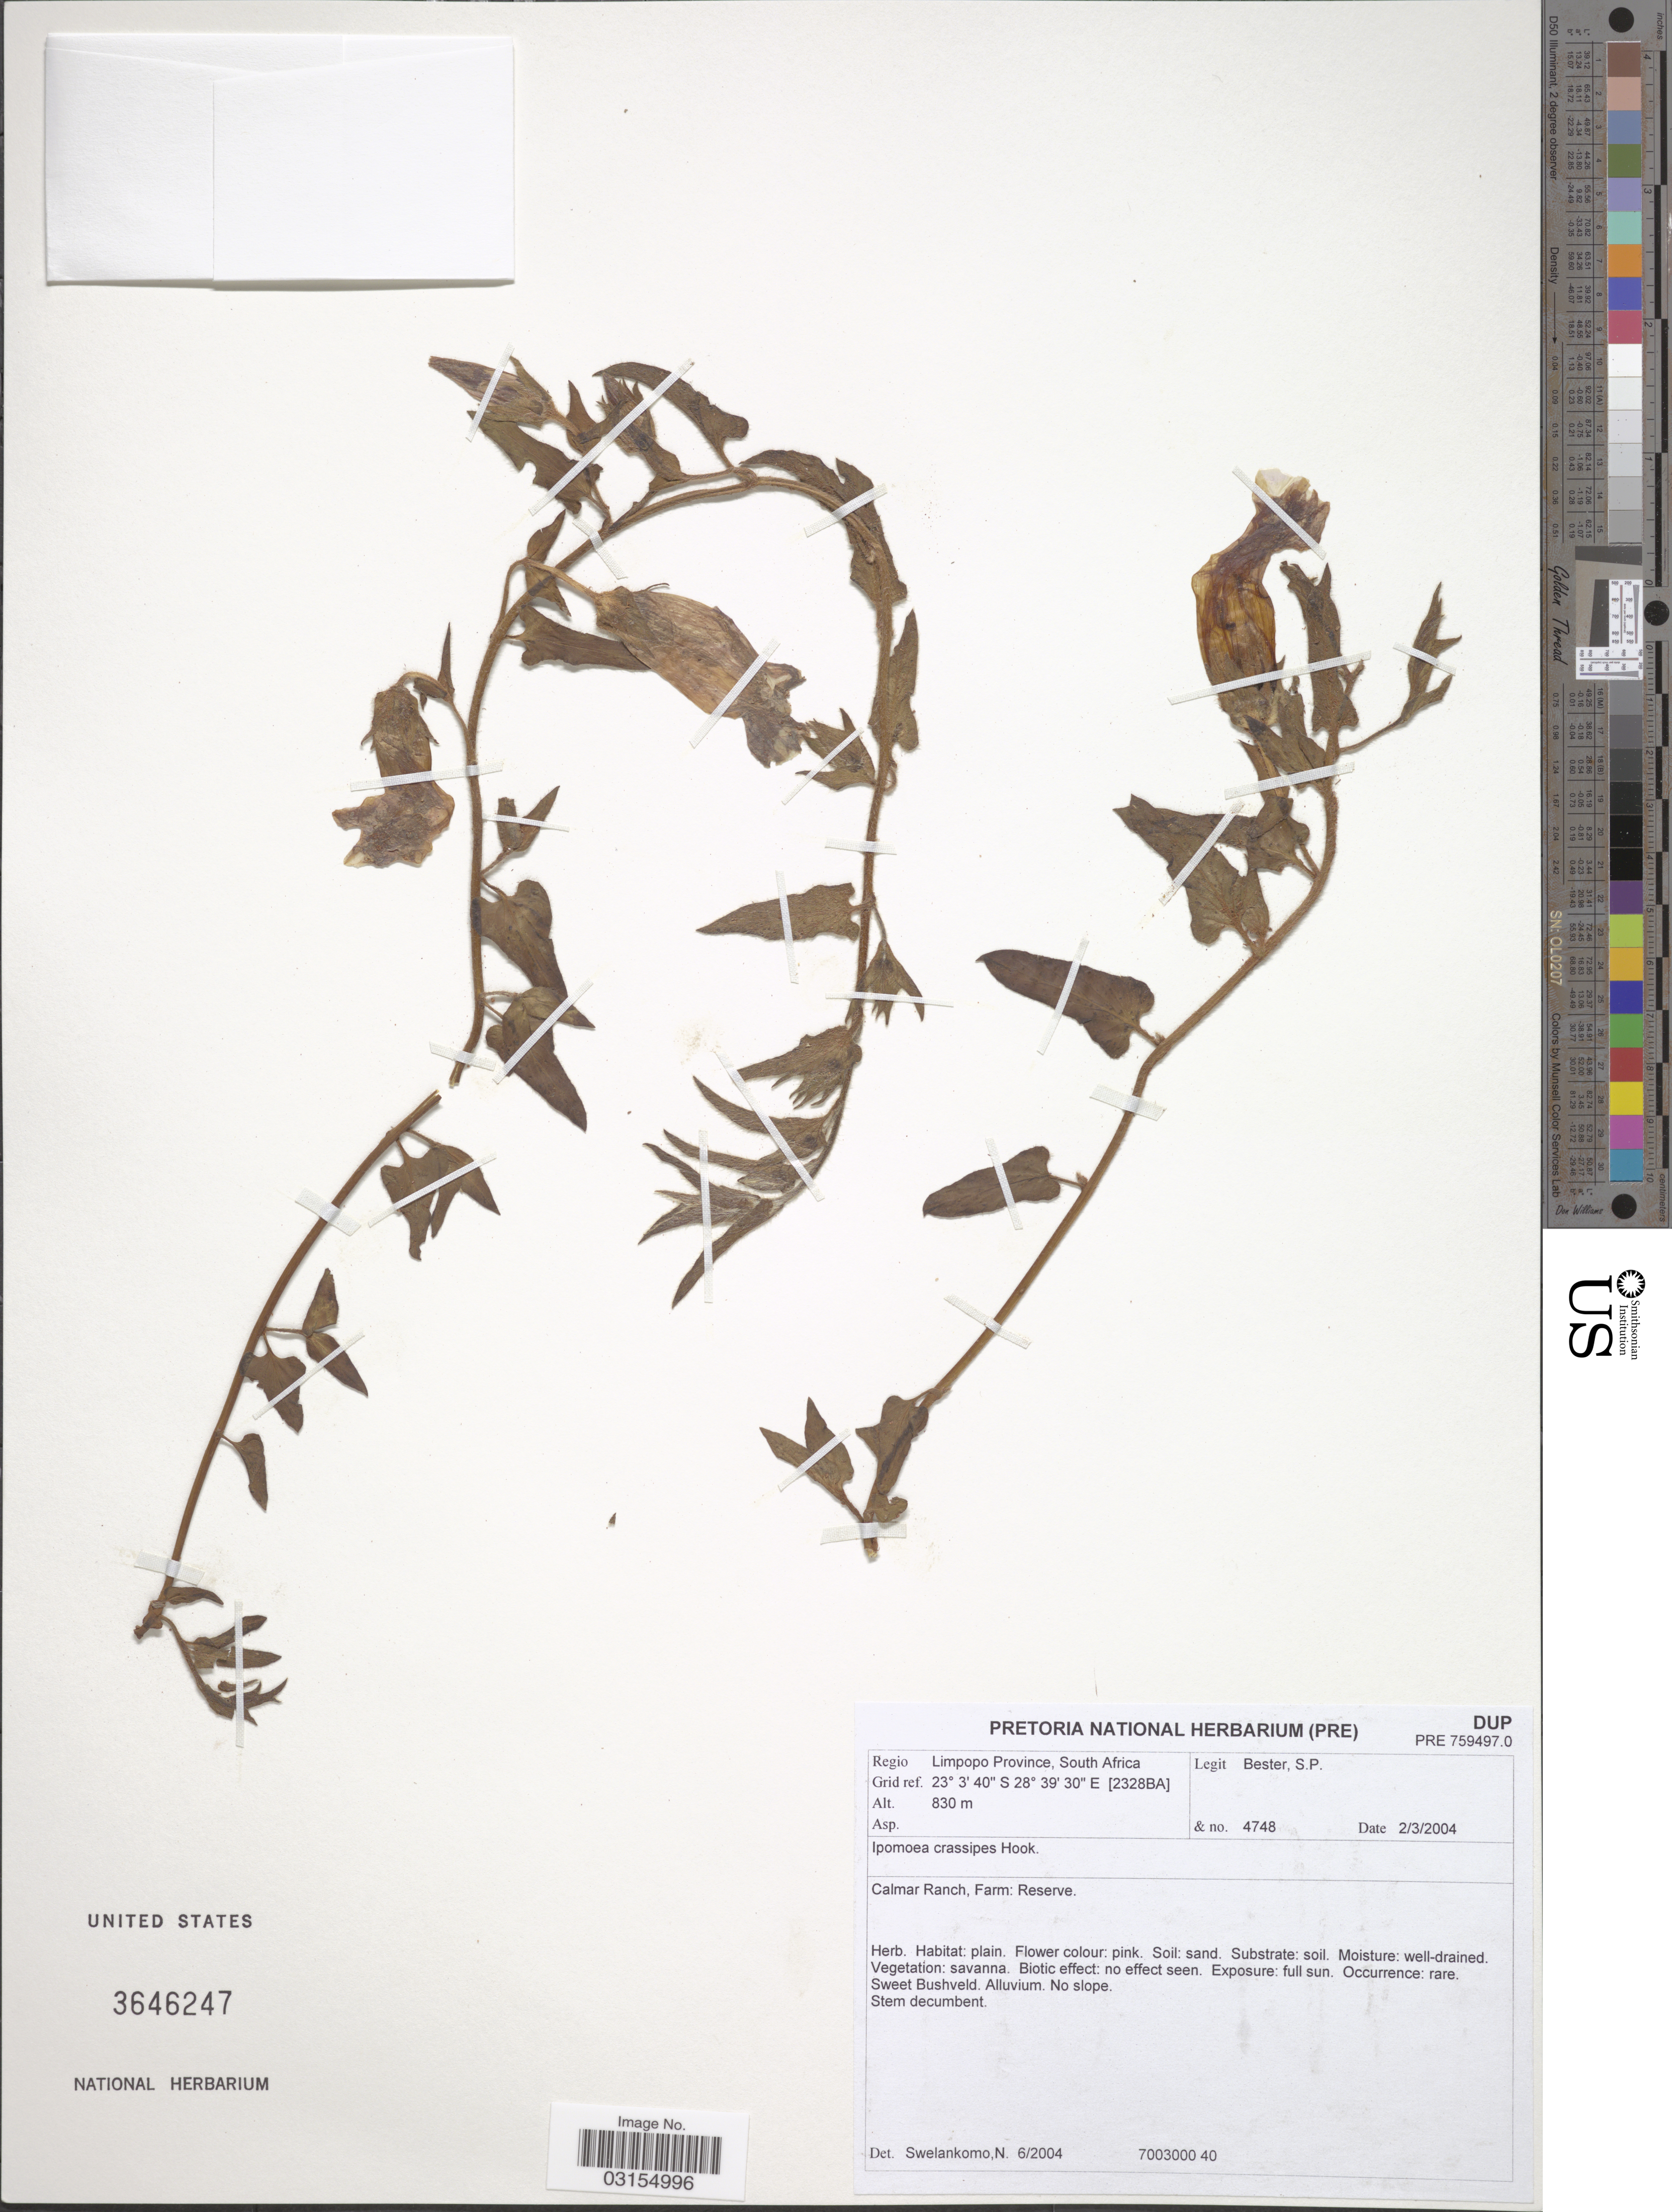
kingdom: Plantae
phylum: Tracheophyta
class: Magnoliopsida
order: Solanales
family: Convolvulaceae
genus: Ipomoea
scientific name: Ipomoea crassipes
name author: Hook.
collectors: S. Bester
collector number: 4748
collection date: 2004-03-02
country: South Africa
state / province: Limpopo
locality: Grid ref. [2328BA]. Calmar Ranch, Farm: Reserve.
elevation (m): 830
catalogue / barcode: US 3646247